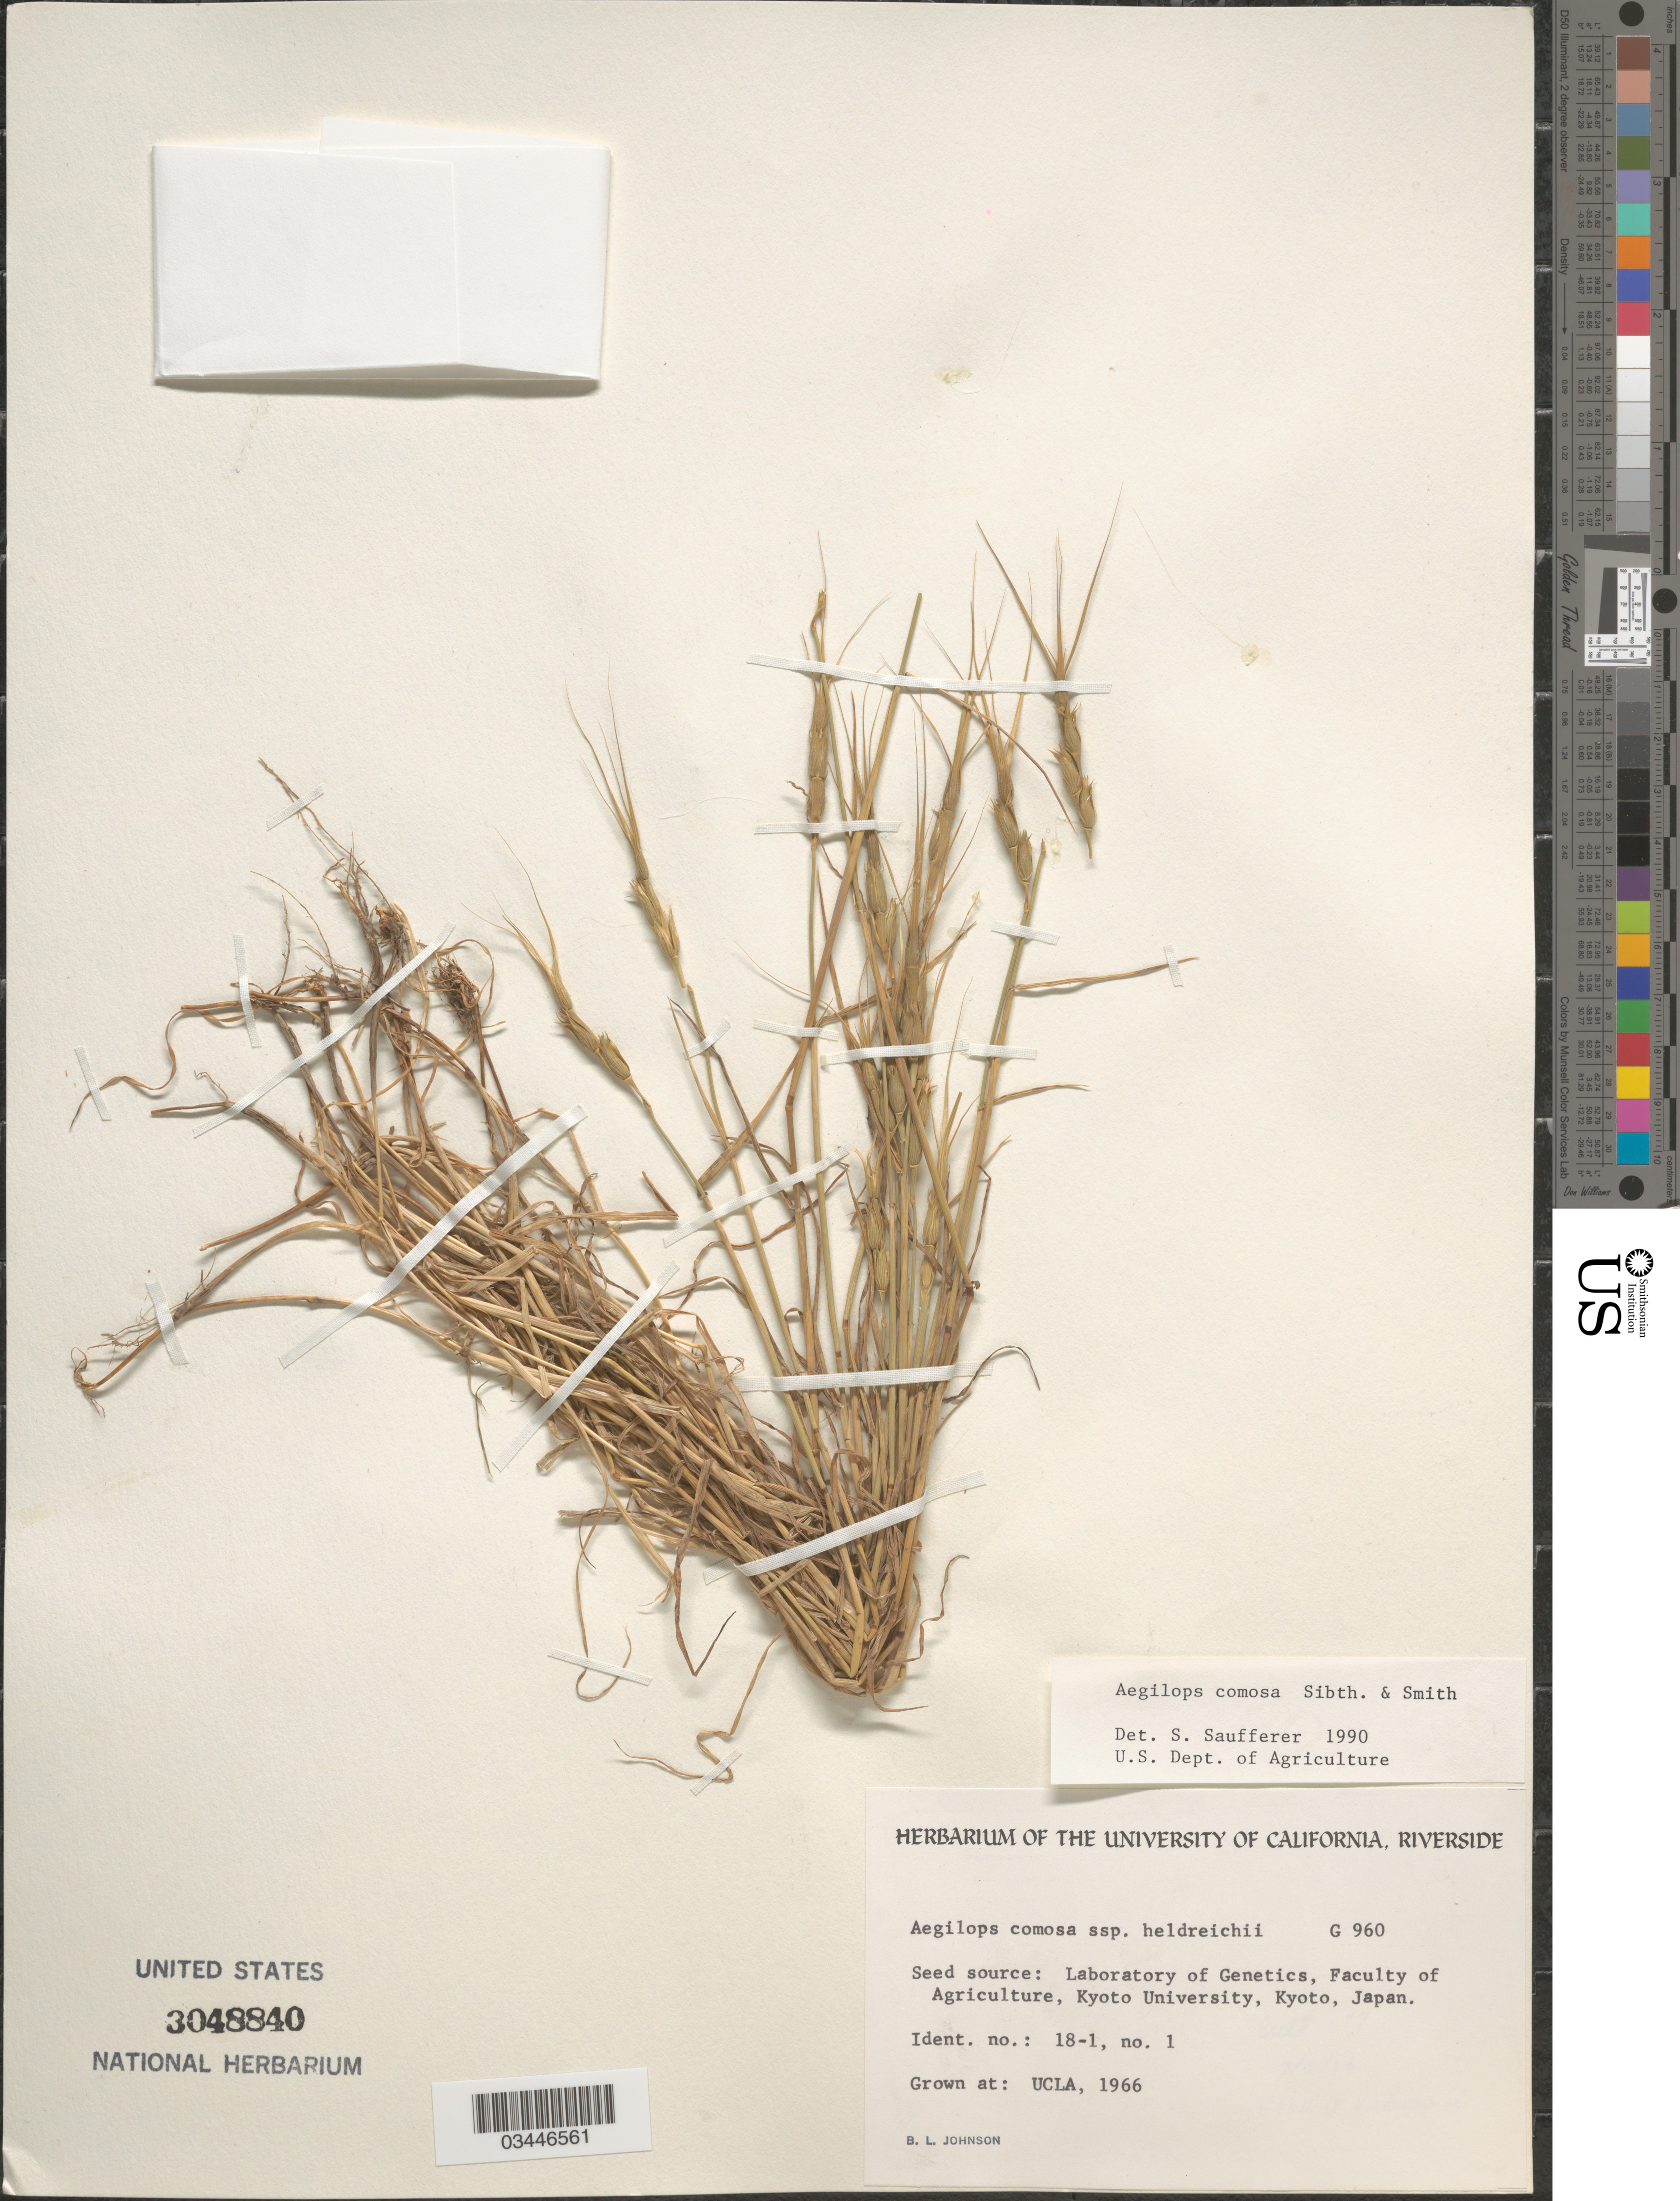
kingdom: Plantae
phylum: Tracheophyta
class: Liliopsida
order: Poales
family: Poaceae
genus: Aegilops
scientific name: Aegilops comosa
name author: Sibth. & Sm.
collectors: B. Johnson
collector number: G960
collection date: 1966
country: United States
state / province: California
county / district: Los Angeles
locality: UCLA.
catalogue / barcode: US 3048840